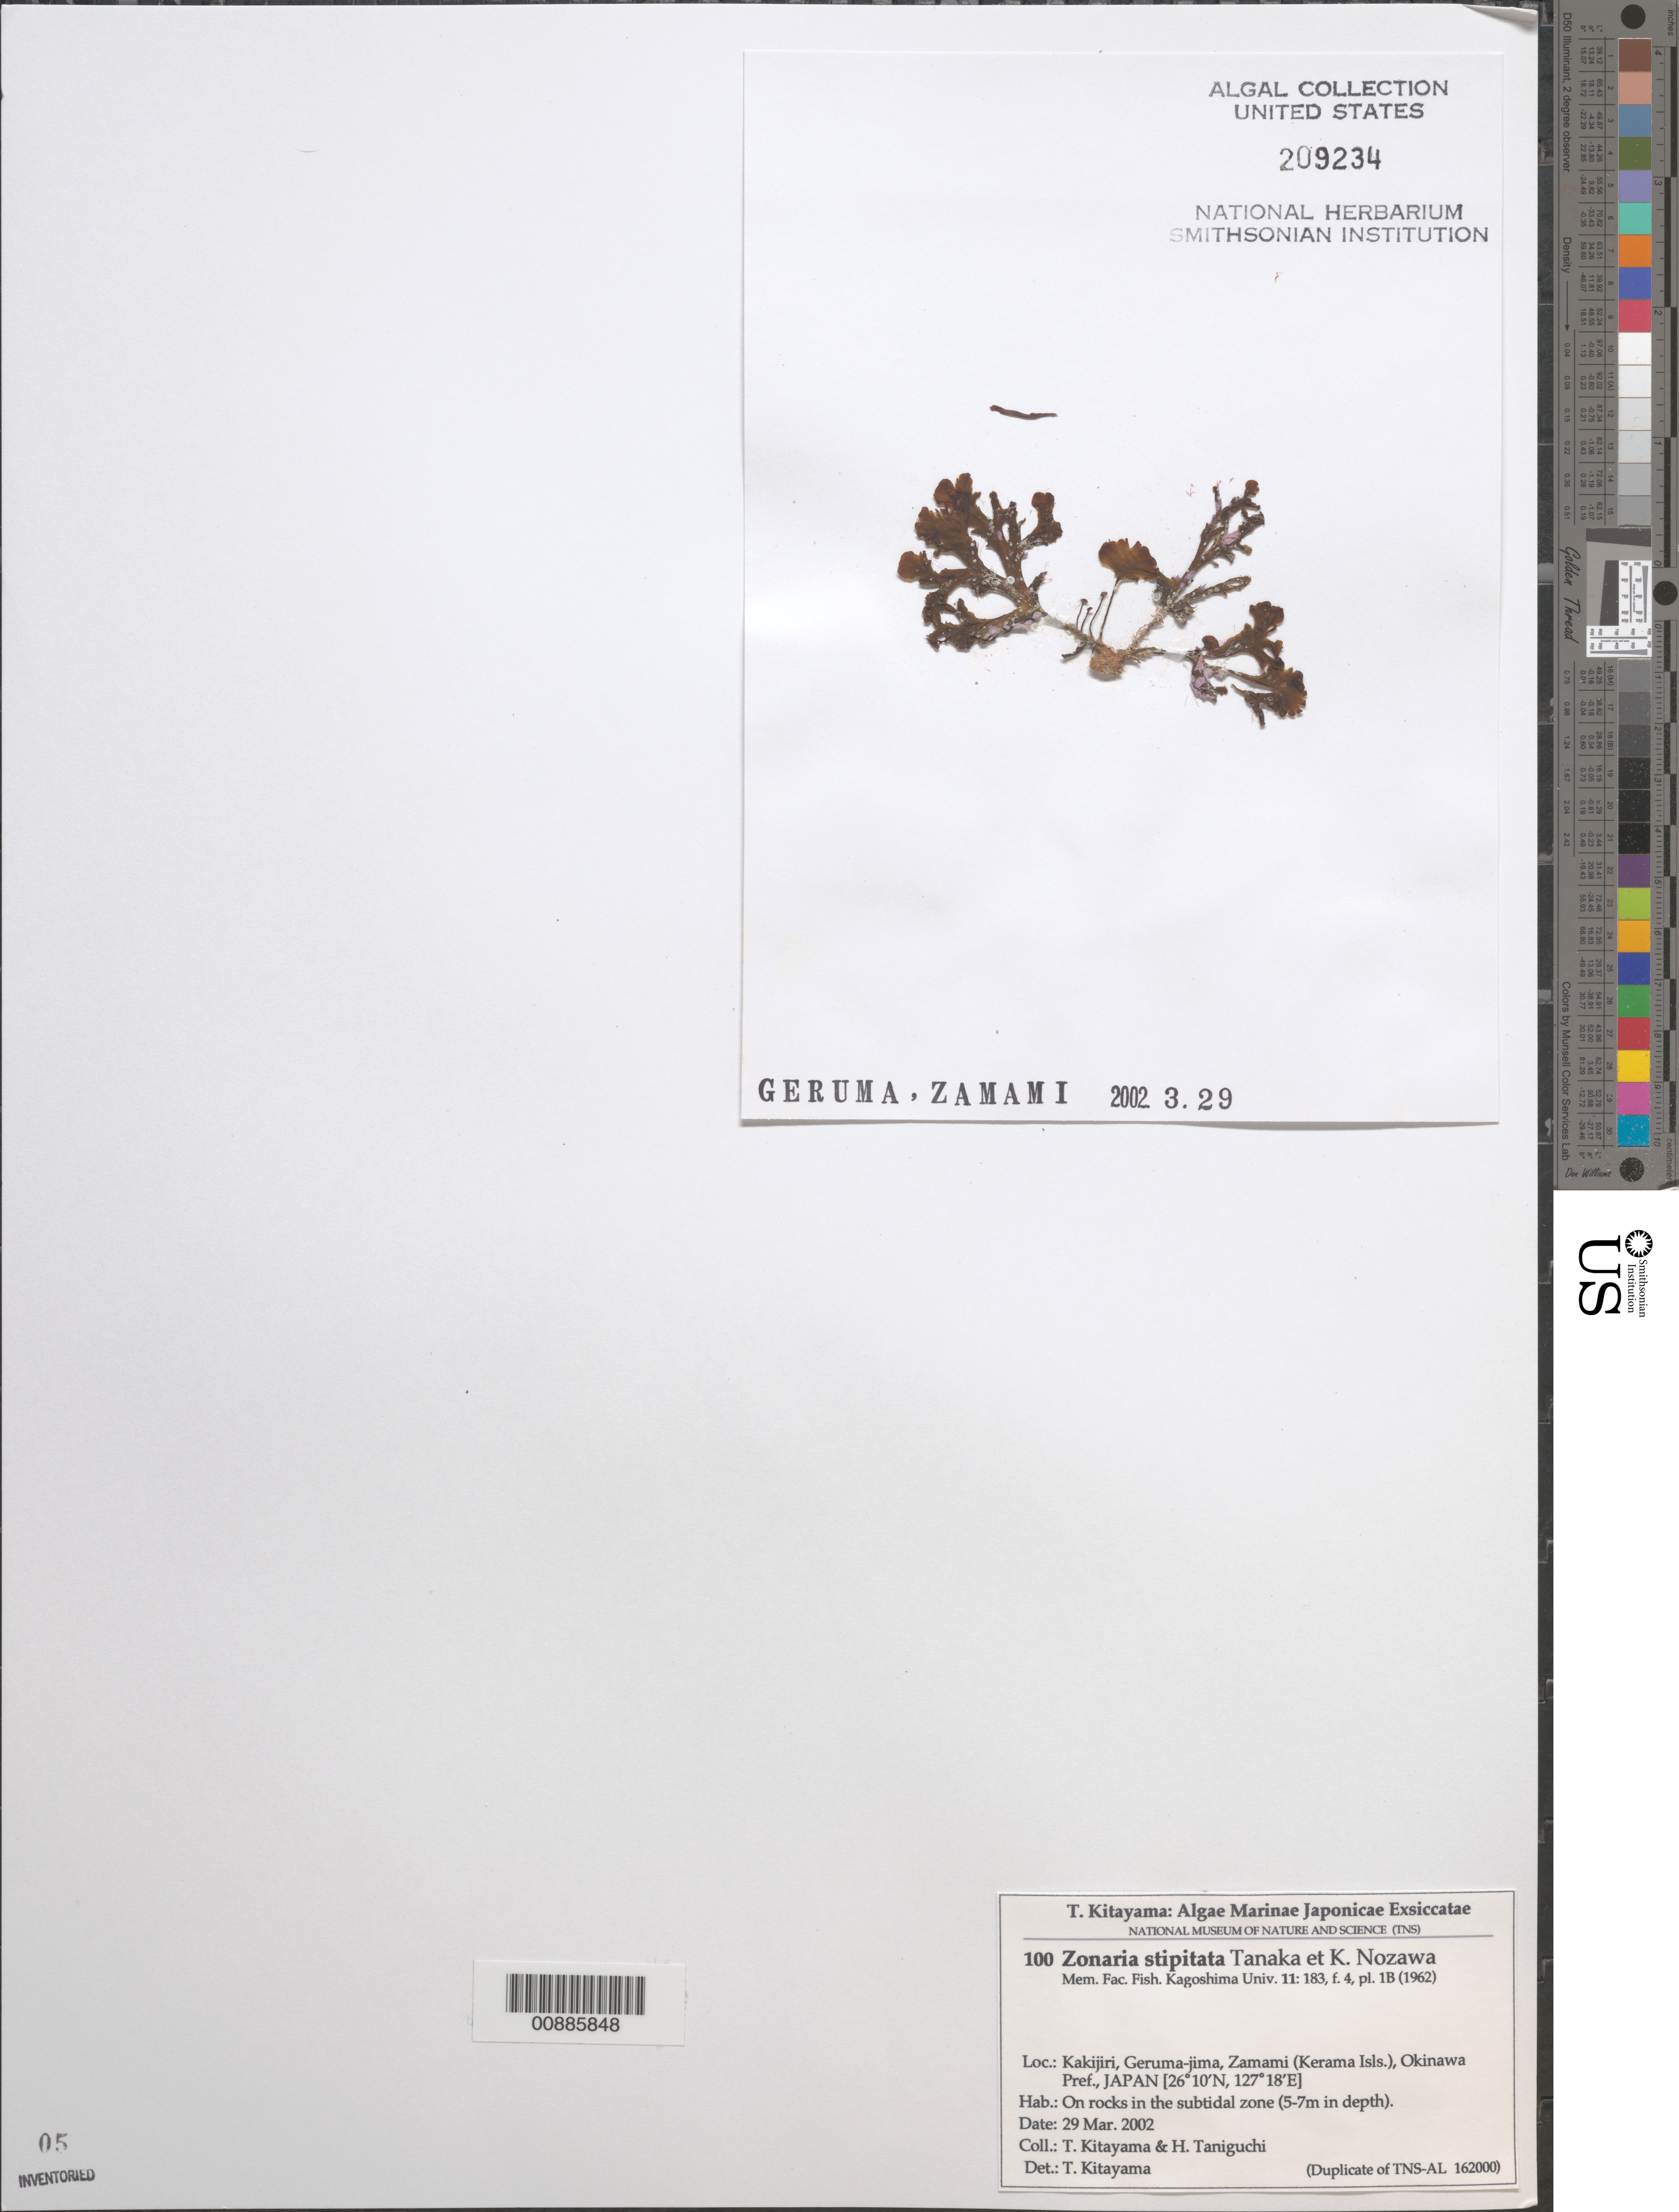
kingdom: Chromista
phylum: Ochrophyta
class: Phaeophyceae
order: Dictyotales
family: Dictyotaceae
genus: Spatoglossum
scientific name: Spatoglossum stipitatum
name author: (T. Tanaka & Nozawa) Bittner & et al.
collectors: T. Kitayama & H. Taniguchi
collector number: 100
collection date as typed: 29 Mar 2002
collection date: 2002-03-29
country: Japan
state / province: Okinawa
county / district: Shimajiri District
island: Zamami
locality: Kakijiri, Geruma-jima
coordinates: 26 10' N, 127 18' E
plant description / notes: Kitayama, T., Algae Marinae Japonicae Exsiccatae, Fasc. IV (Nos. 76-100)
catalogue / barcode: US 209234